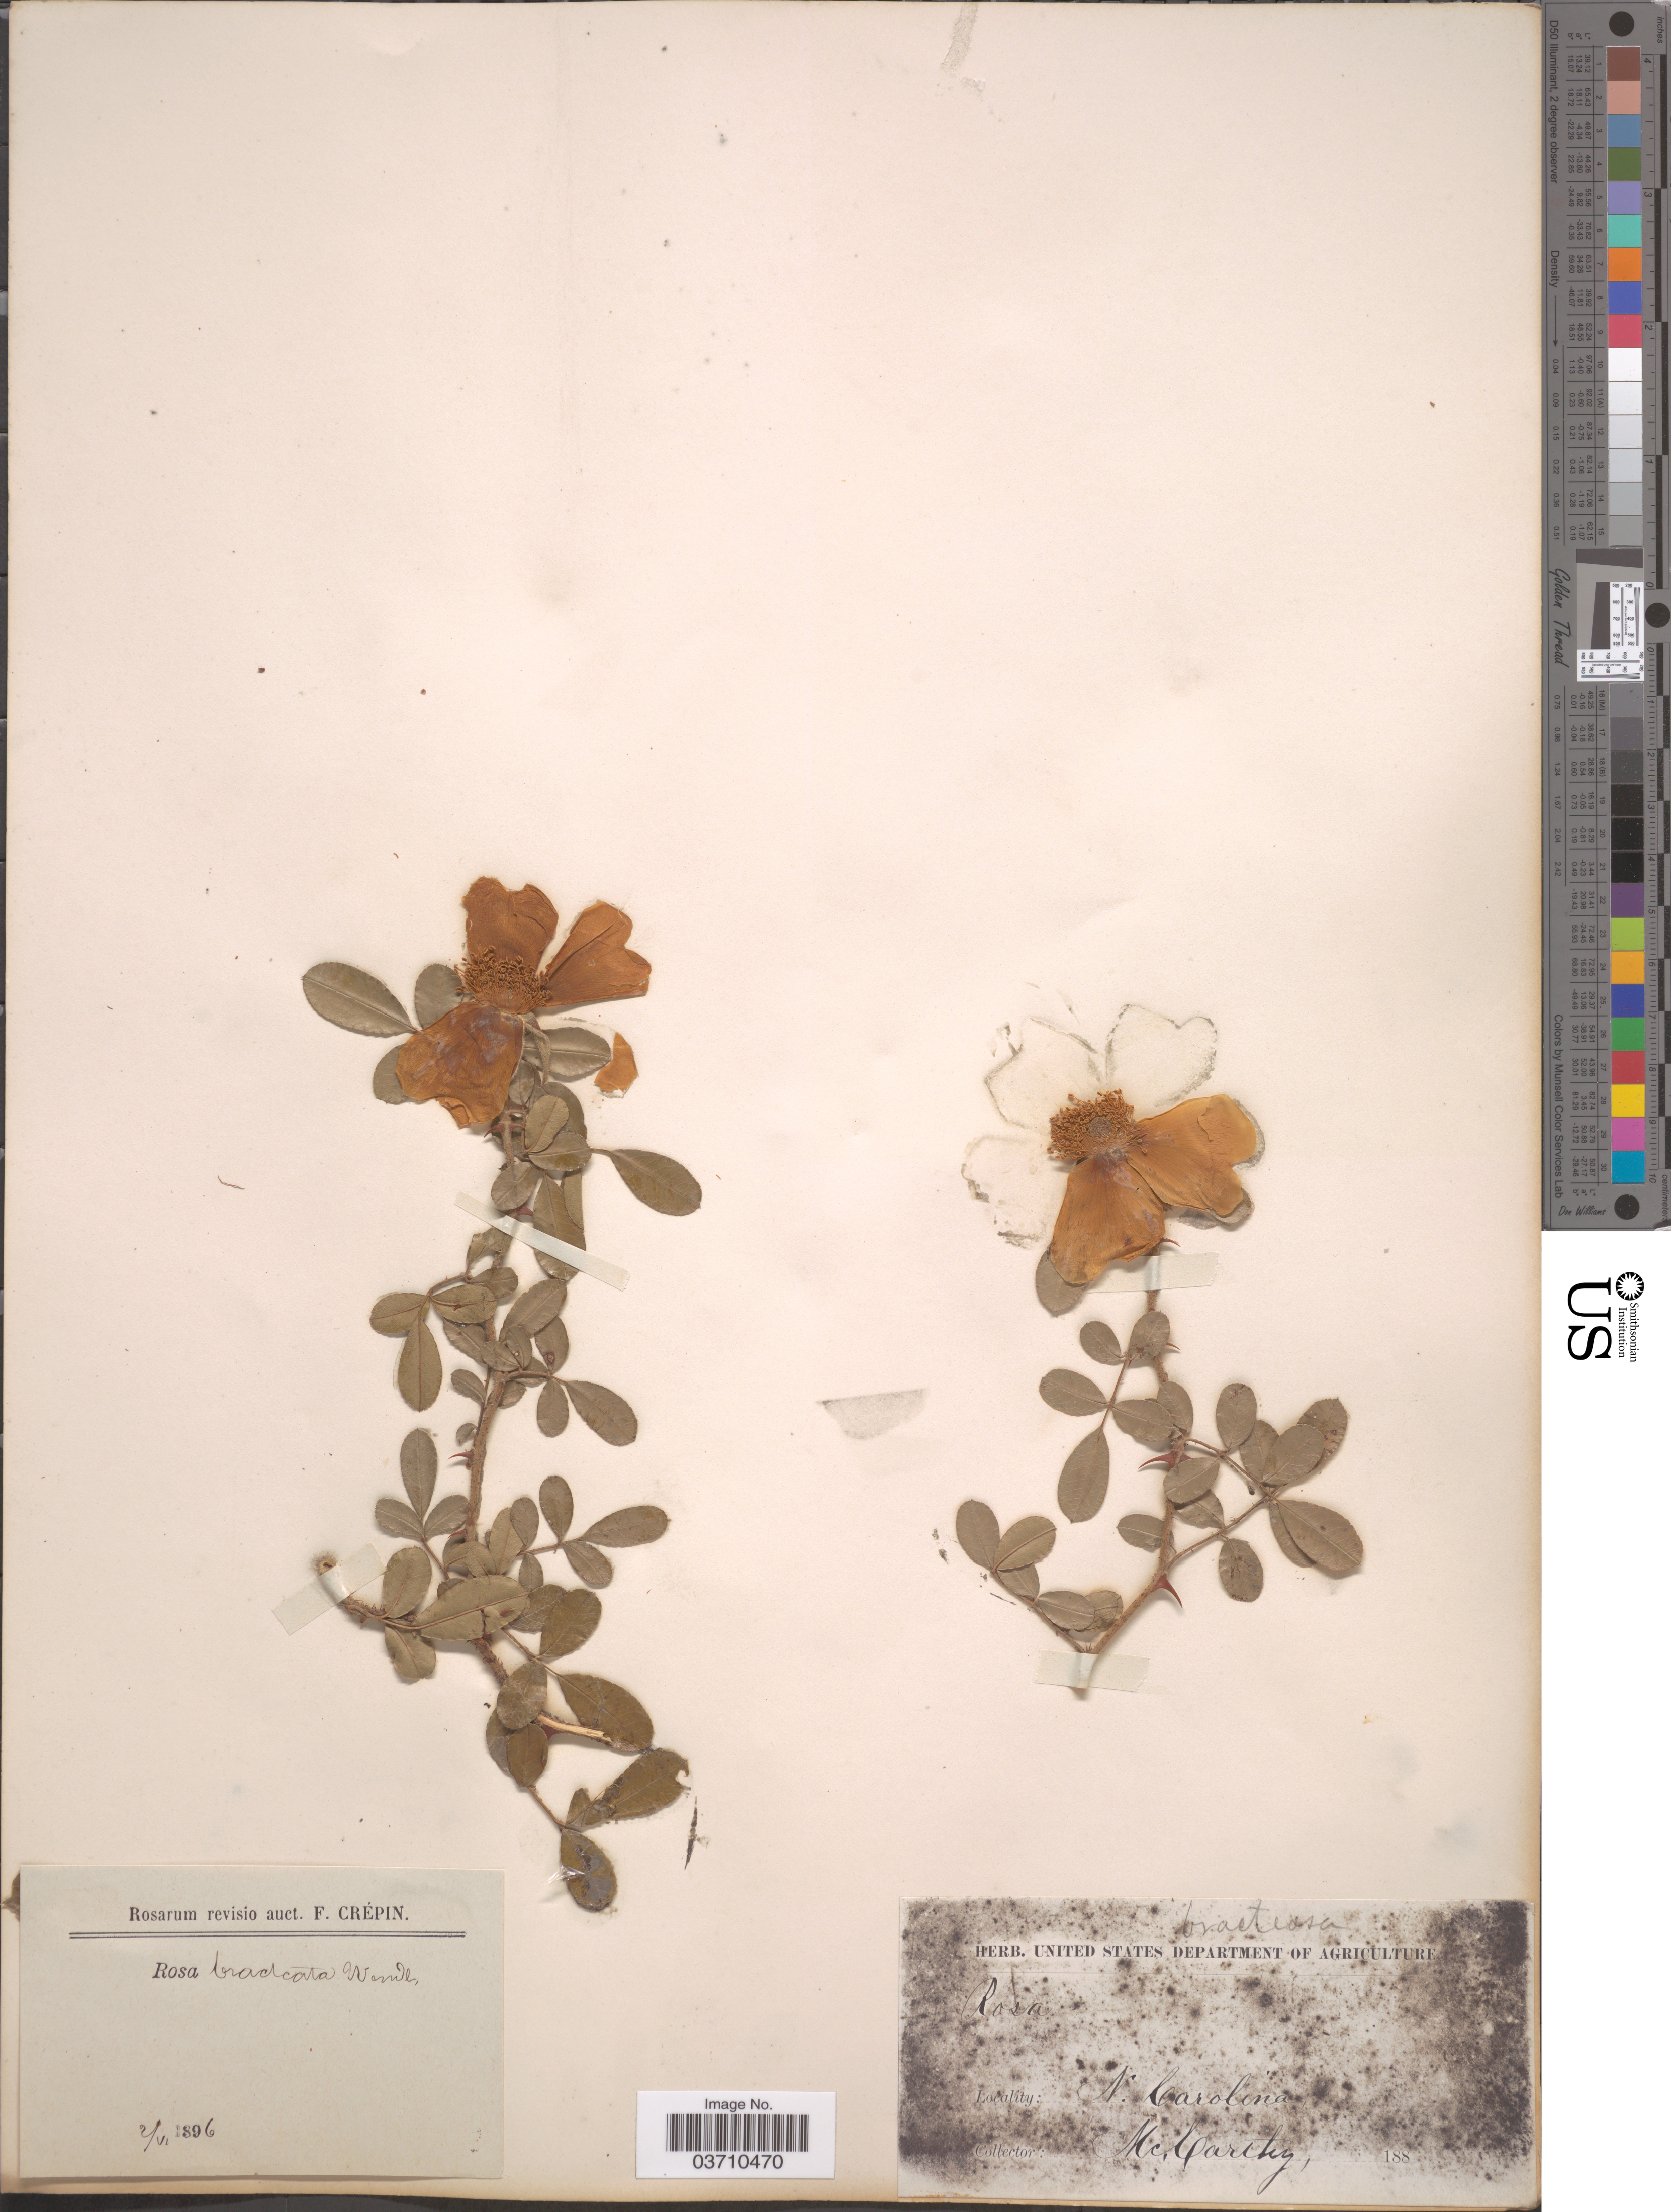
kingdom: Plantae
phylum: Tracheophyta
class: Magnoliopsida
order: Rosales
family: Rosaceae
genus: Rosa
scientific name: Rosa bracteata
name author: J.C. Wendl.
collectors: -- McCarthy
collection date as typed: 188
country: United States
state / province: North Carolina